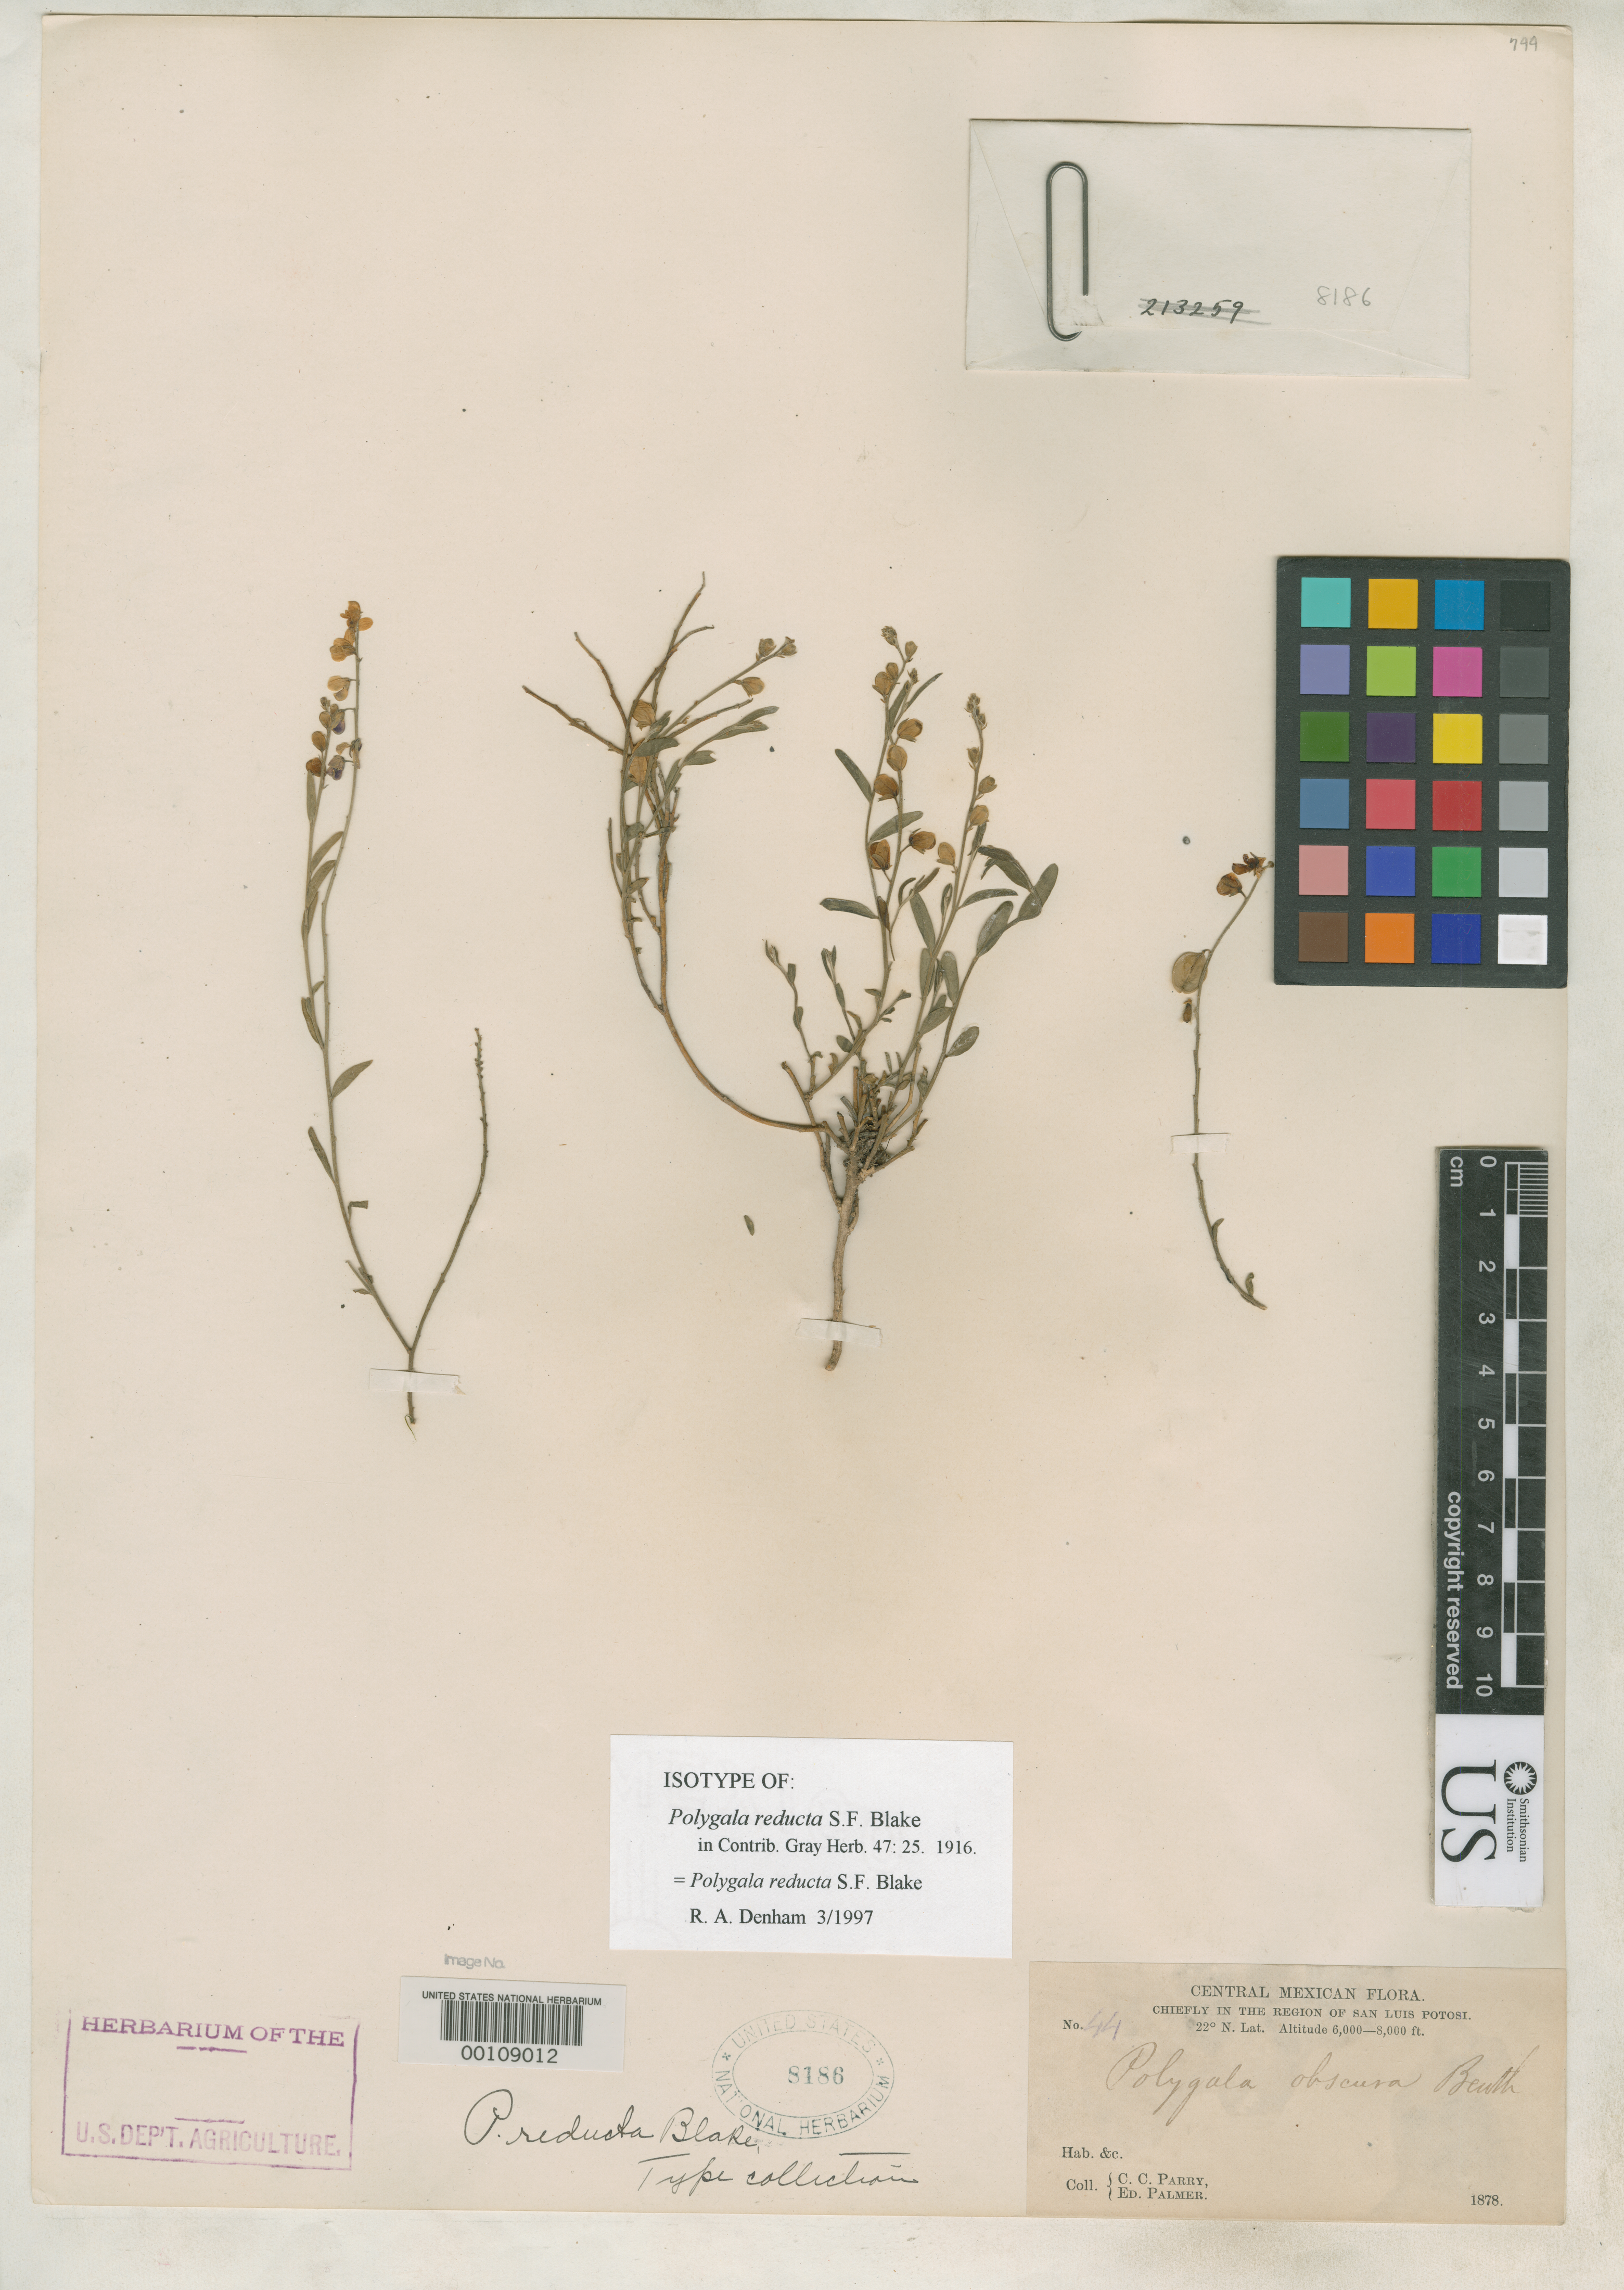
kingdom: Plantae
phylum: Tracheophyta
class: Magnoliopsida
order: Fabales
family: Polygalaceae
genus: Polygala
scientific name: Polygala reducta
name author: S.F. Blake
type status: Isotype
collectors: C. C. Parry & E. Palmer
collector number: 44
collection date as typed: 1878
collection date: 1878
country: Mexico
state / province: San Luis Potosi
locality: Chiefly in region of San Luis Potosi.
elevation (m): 1830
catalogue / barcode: US 8186